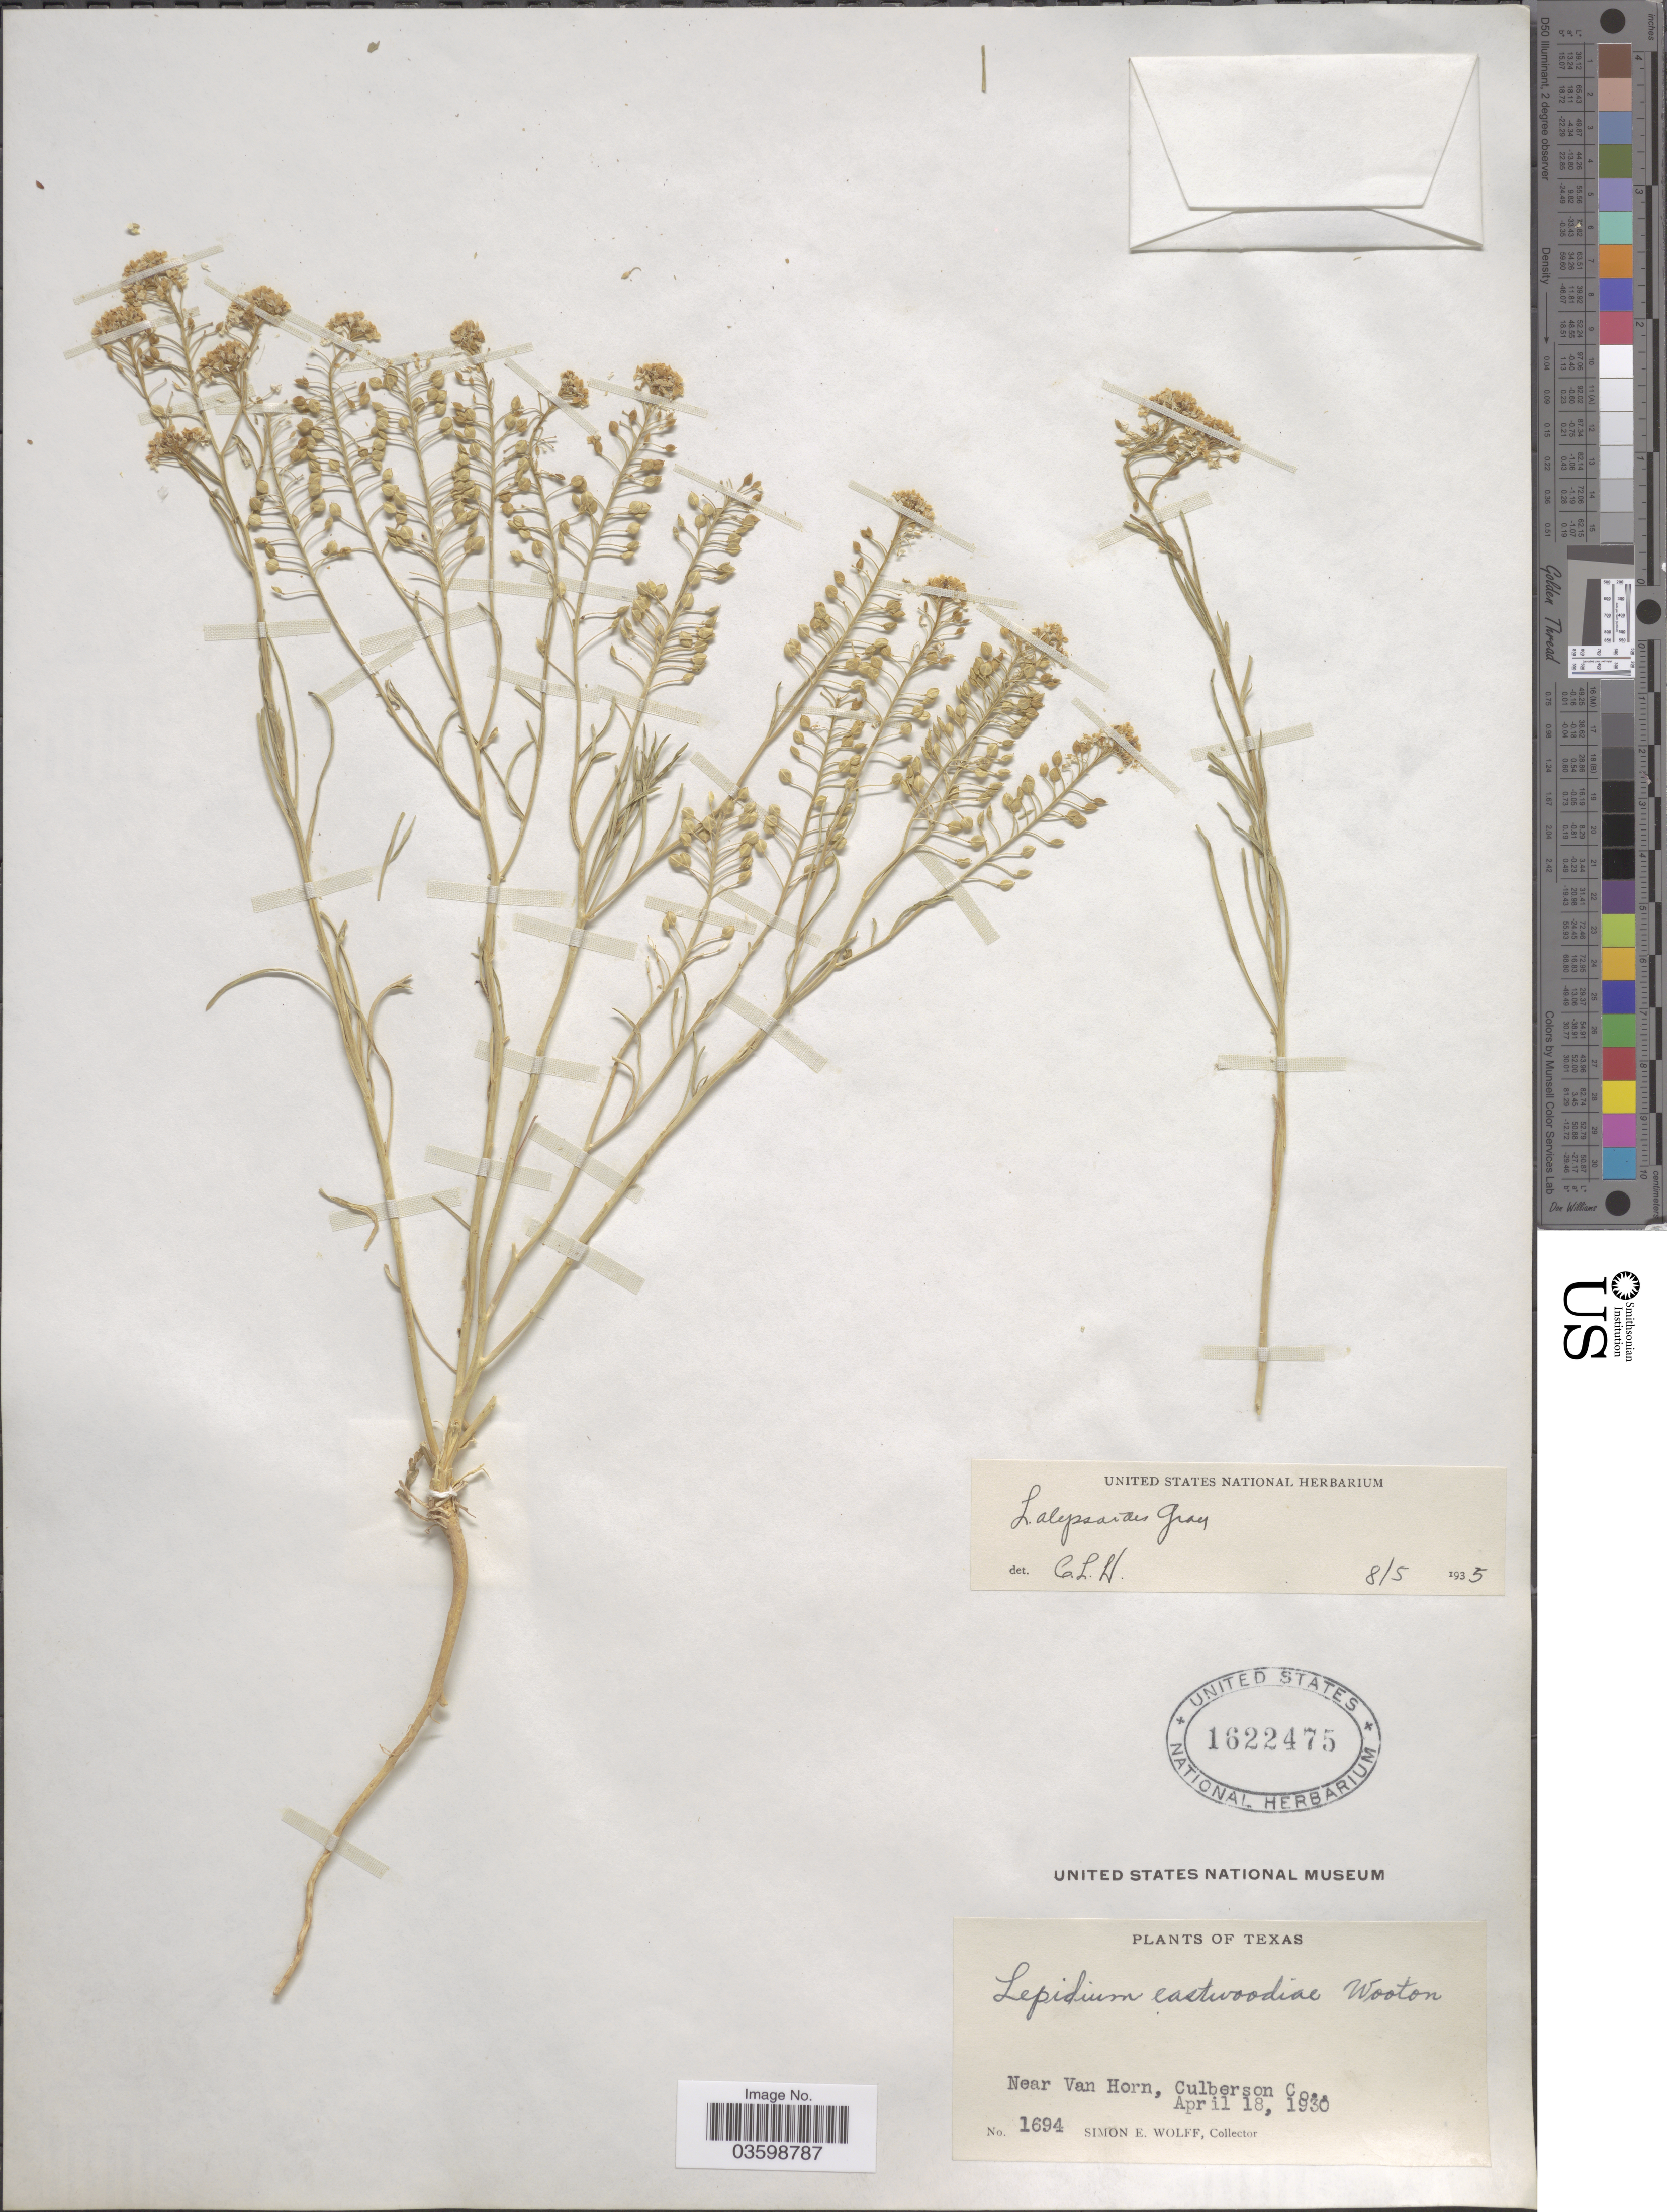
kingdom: Plantae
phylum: Tracheophyta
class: Magnoliopsida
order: Brassicales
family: Brassicaceae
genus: Lepidium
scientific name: Lepidium montanum var. alyssoides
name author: (A. Gray) M.E. Jones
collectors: S. E. Wolff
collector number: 1694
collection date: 1930-04-18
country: United States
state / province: Texas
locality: Near Van Horn, Culberson Co.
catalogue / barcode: US 1622475